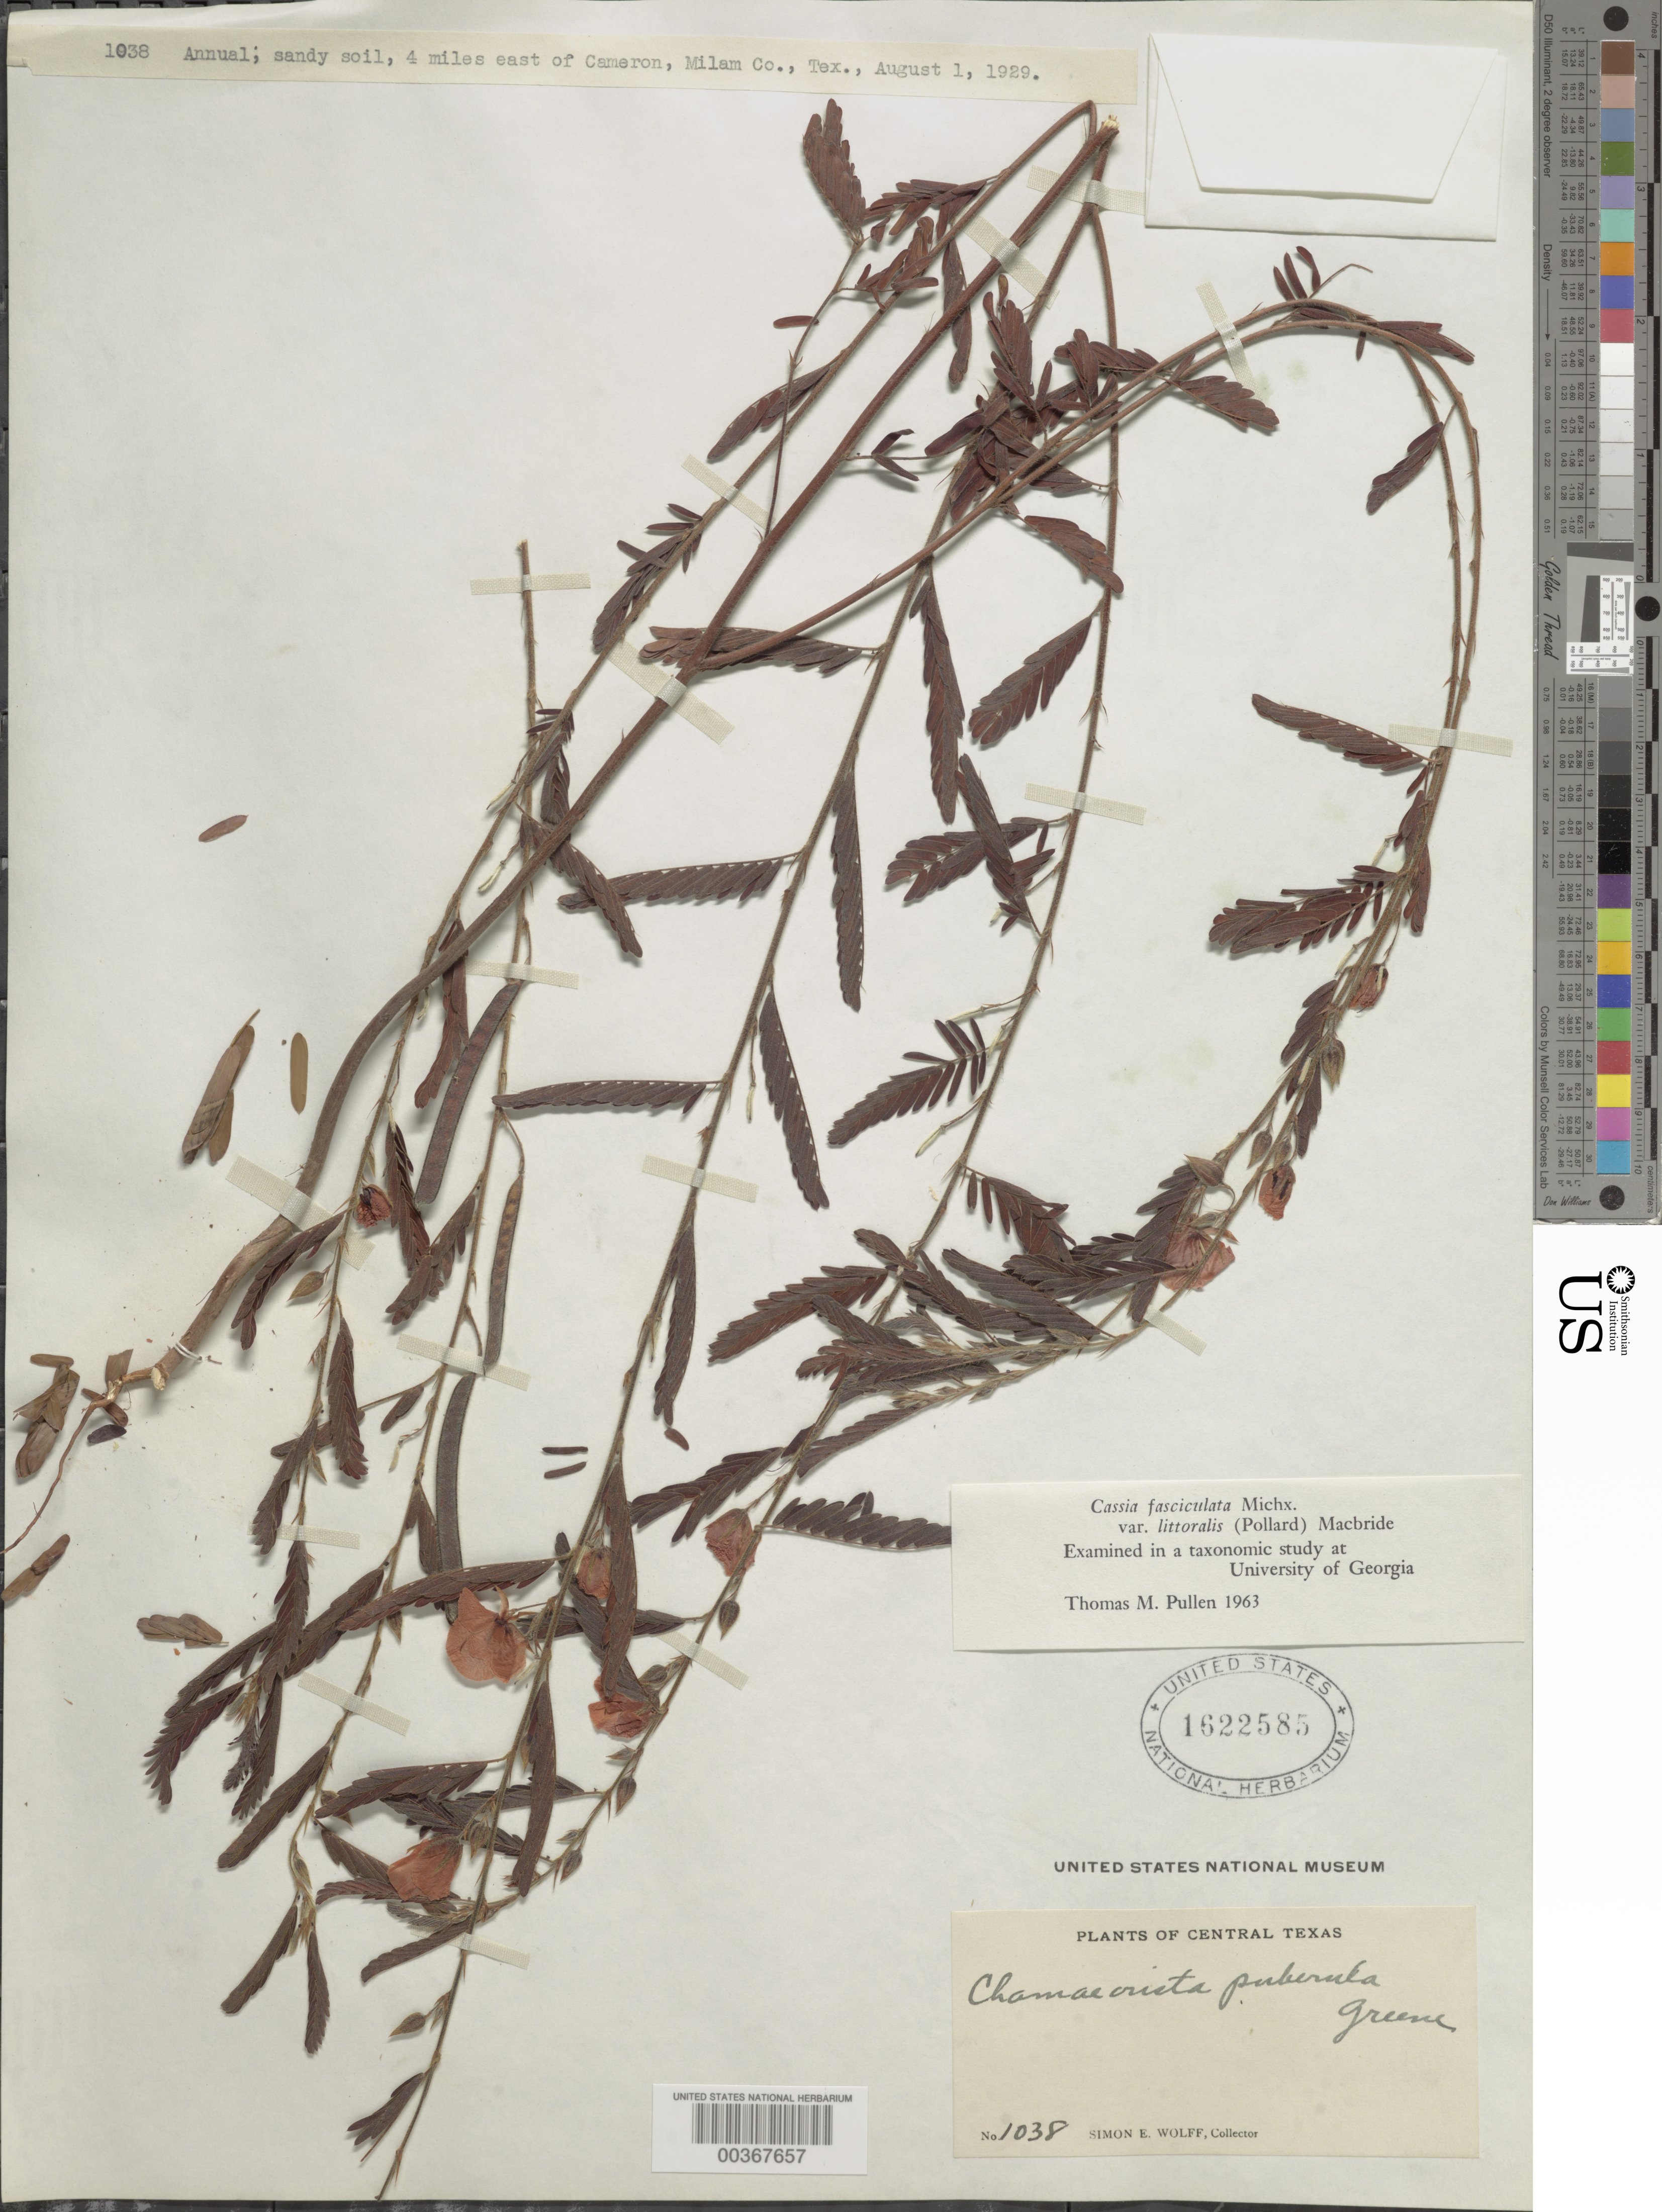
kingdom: Plantae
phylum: Tracheophyta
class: Magnoliopsida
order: Fabales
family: Fabaceae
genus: Chamaecrista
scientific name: Chamaecrista fasciculata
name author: (Michx.) Greene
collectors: S. E. Wolff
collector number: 1038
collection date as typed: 01 Aug 1929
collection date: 1929-08-01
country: United States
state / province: Texas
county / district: Milam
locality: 4 mi e of cameron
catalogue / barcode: US 1622585